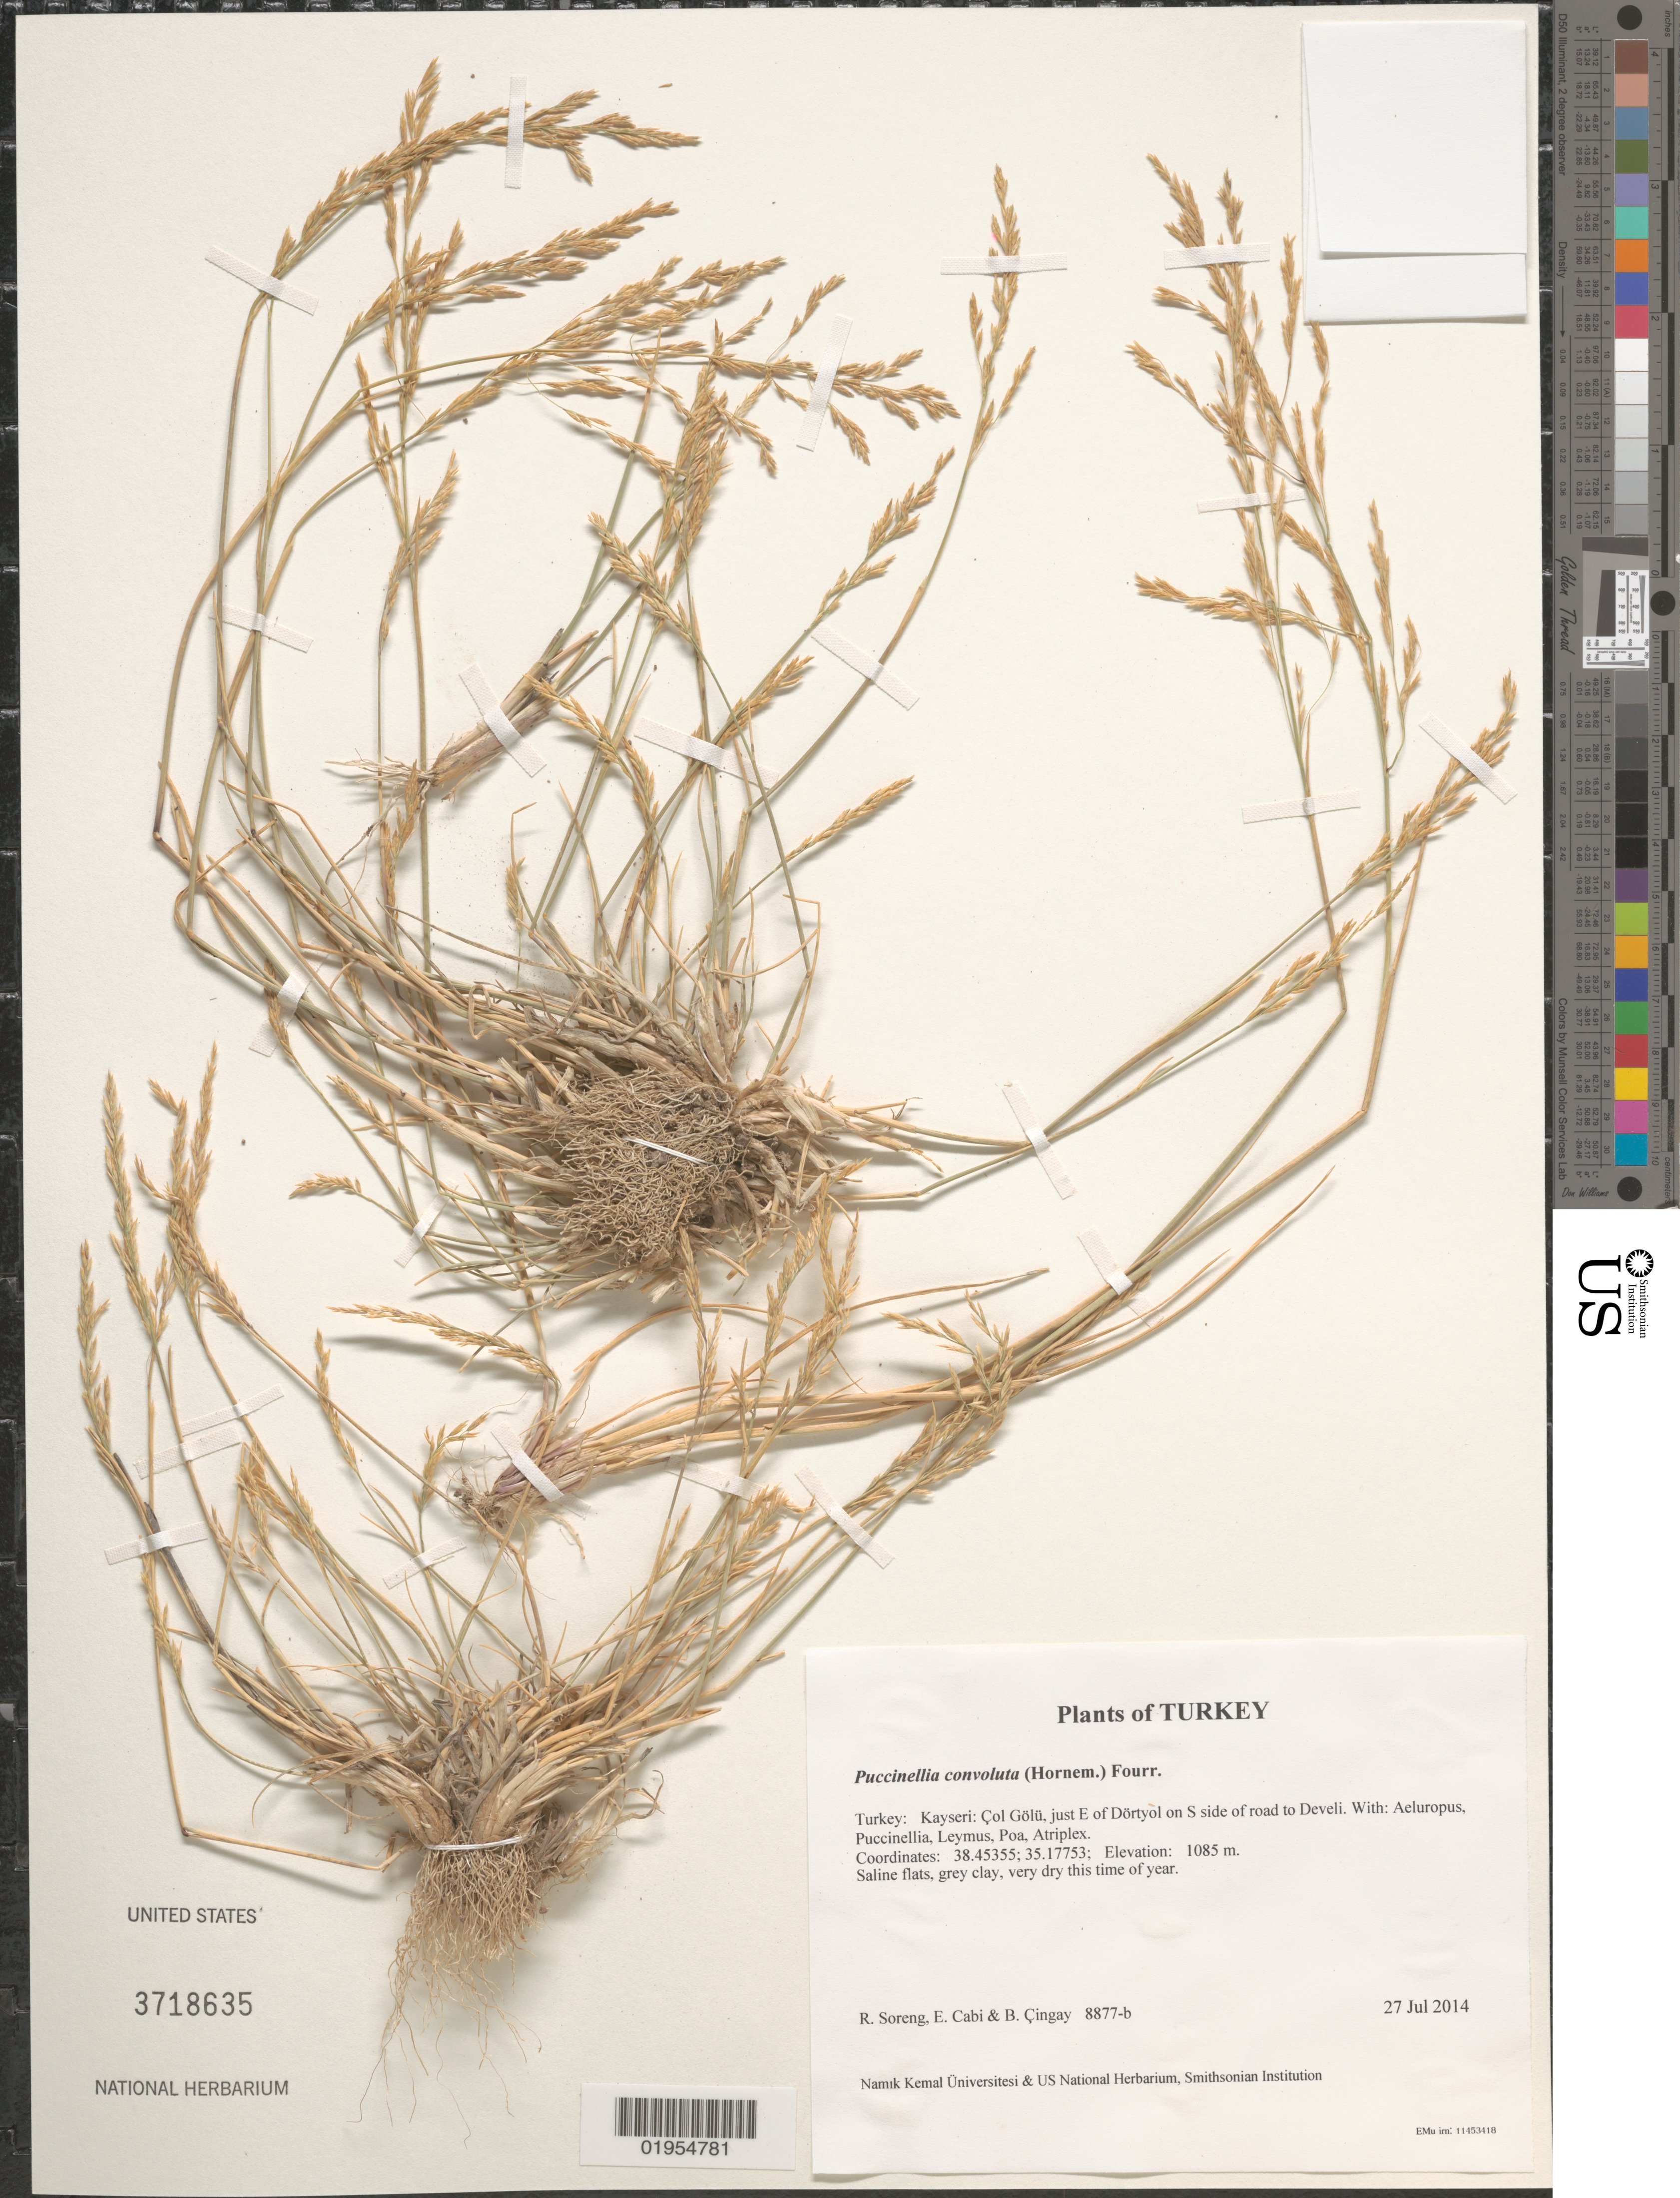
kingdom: Plantae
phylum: Tracheophyta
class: Liliopsida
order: Poales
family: Poaceae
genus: Puccinellia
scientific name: Puccinellia koeieana subsp. anatolica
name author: Kit Tan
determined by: Soreng, Robert J., Research Associate (BOT), Smithsonian Institution - National Museum of Natural History (UNITED STATES)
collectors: R. J. Soreng, E. Cabi & B. Çıngay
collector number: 8877-b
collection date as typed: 27 Jul 2014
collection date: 2014-07-27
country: Turkey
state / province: Kayseri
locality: Col Golu, just E of Dortyol on S side of road to Develi.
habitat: Saline flats, grey clay, very dry this time of year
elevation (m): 1085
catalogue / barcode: US 3718635